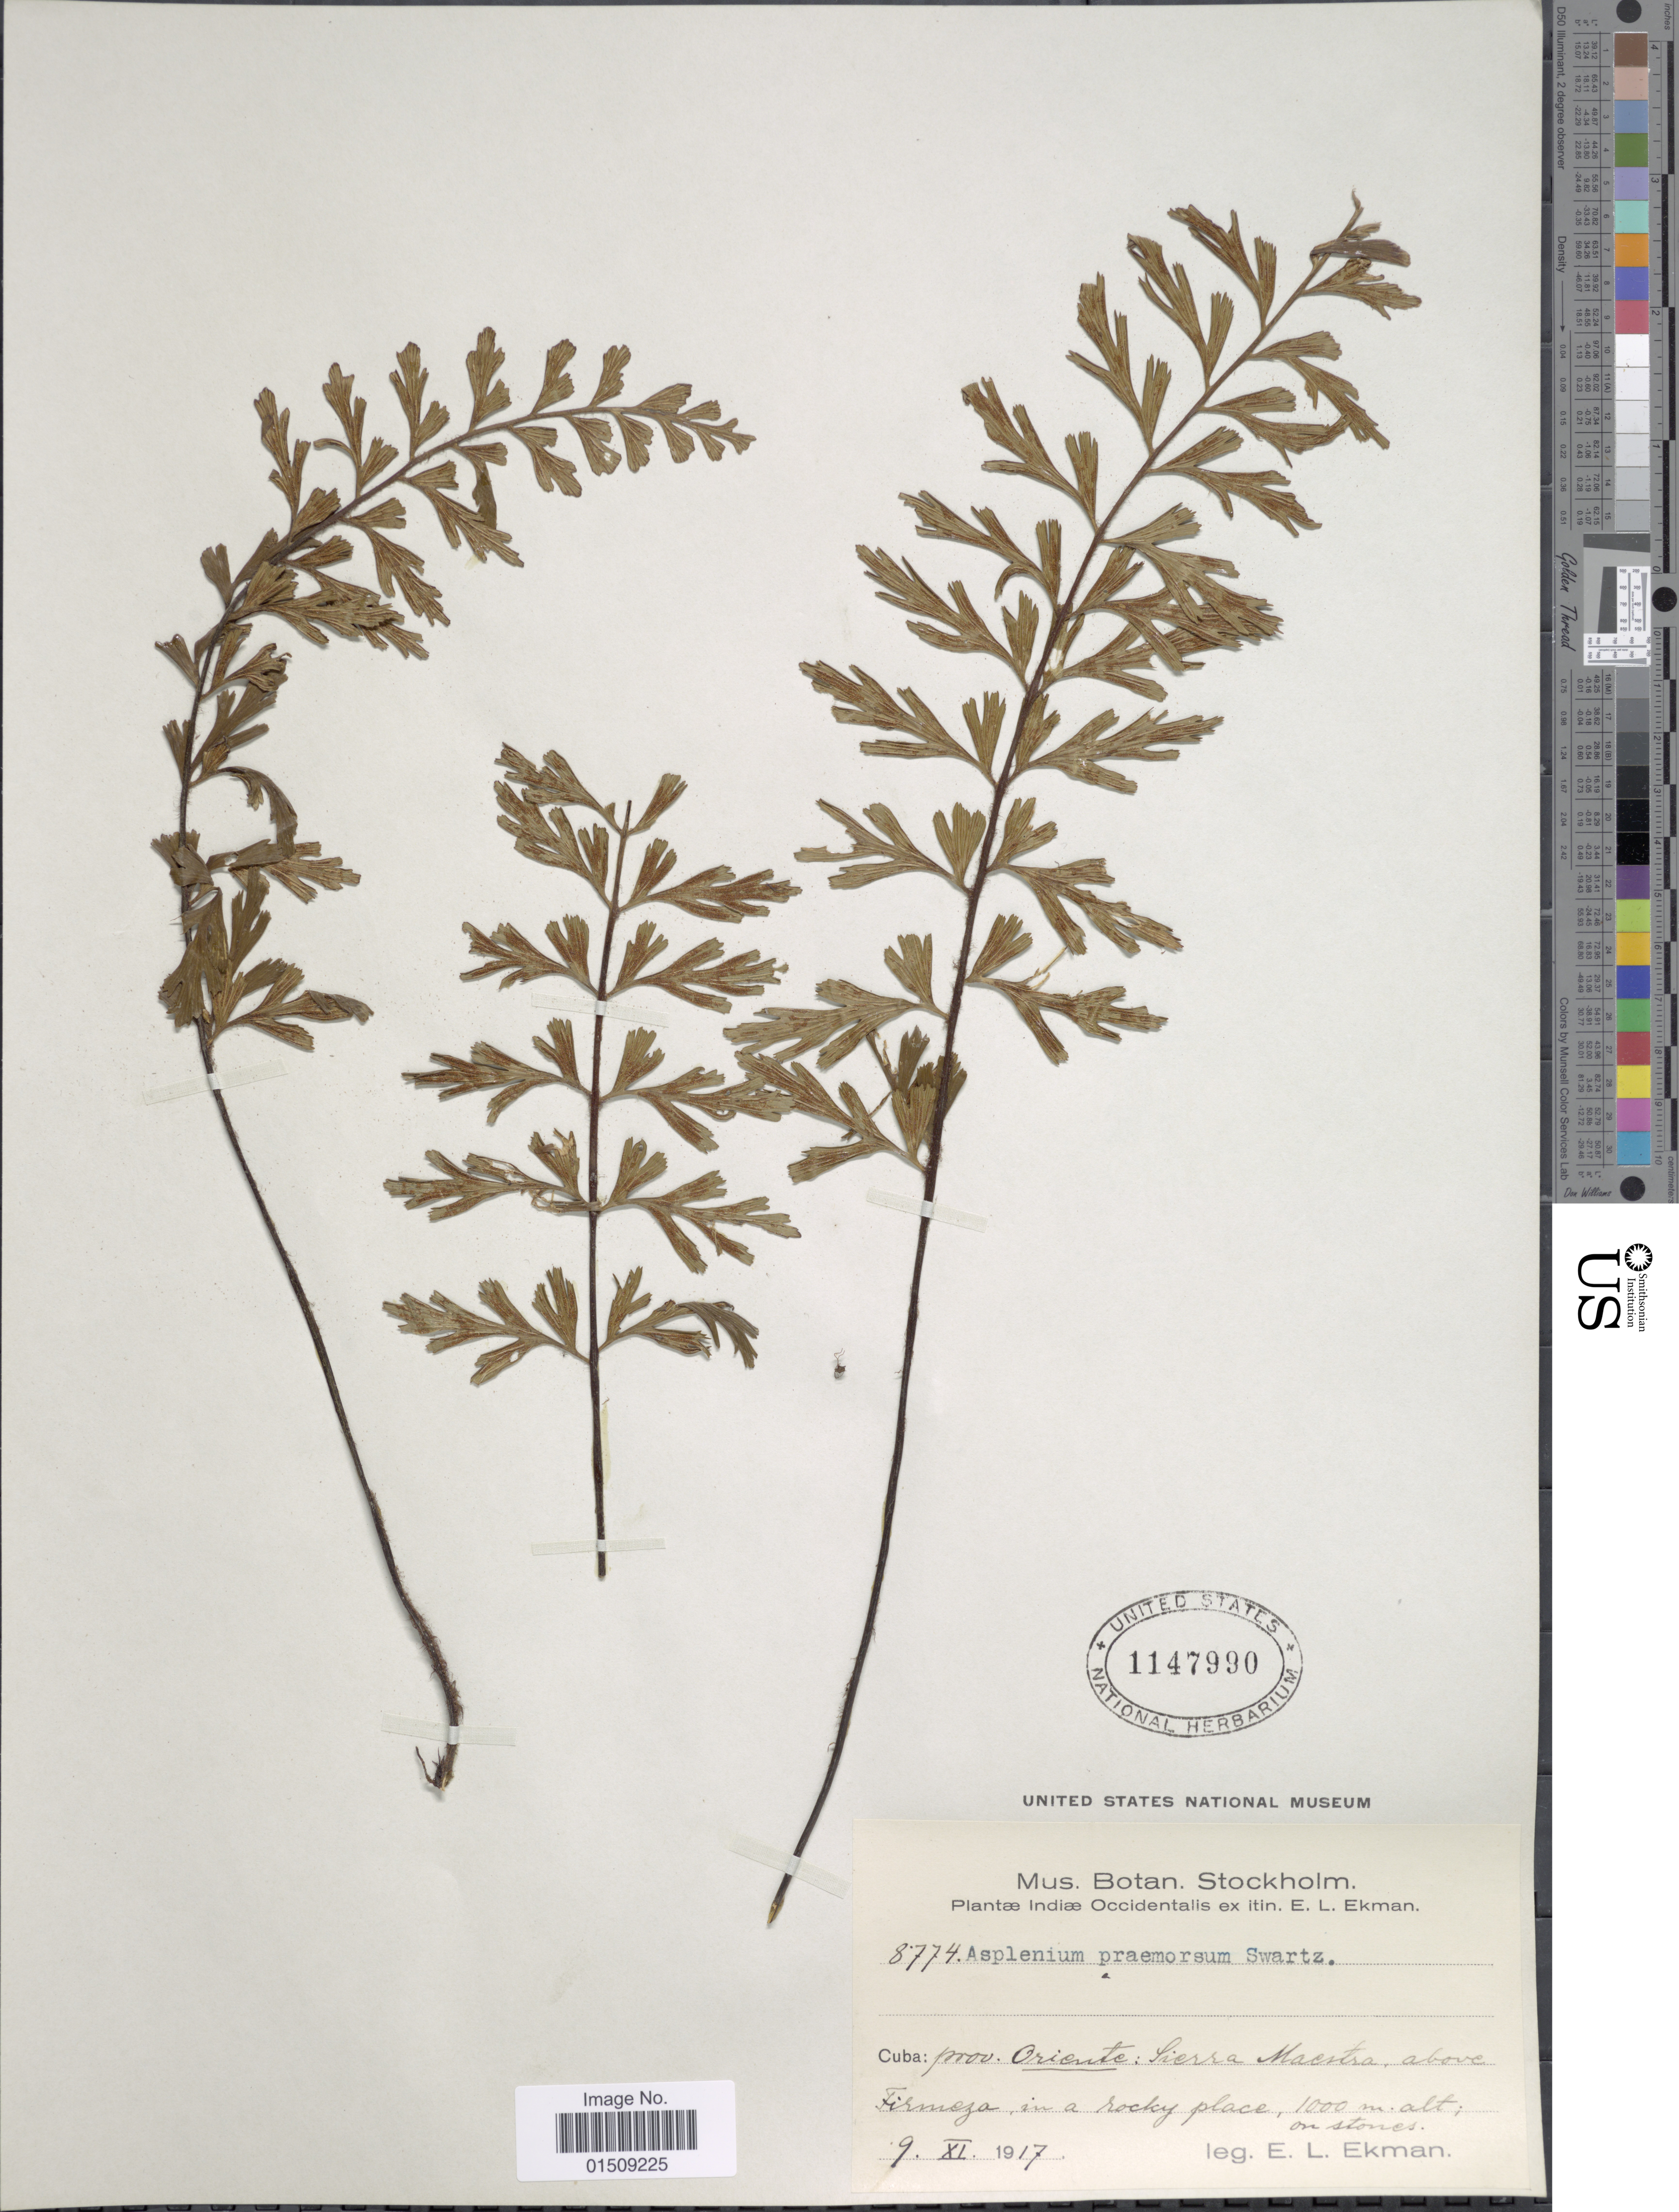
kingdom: Plantae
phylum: Tracheophyta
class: Polypodiopsida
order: Polypodiales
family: Aspleniaceae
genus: Asplenium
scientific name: Asplenium praemorsum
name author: Sw.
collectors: E. L. Ekman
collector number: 8774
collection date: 1917-11-09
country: Cuba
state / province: Oriente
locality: Cuba: prov. Oriente: Sierra Maestra, above Firmeza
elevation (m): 1000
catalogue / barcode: US 1147990